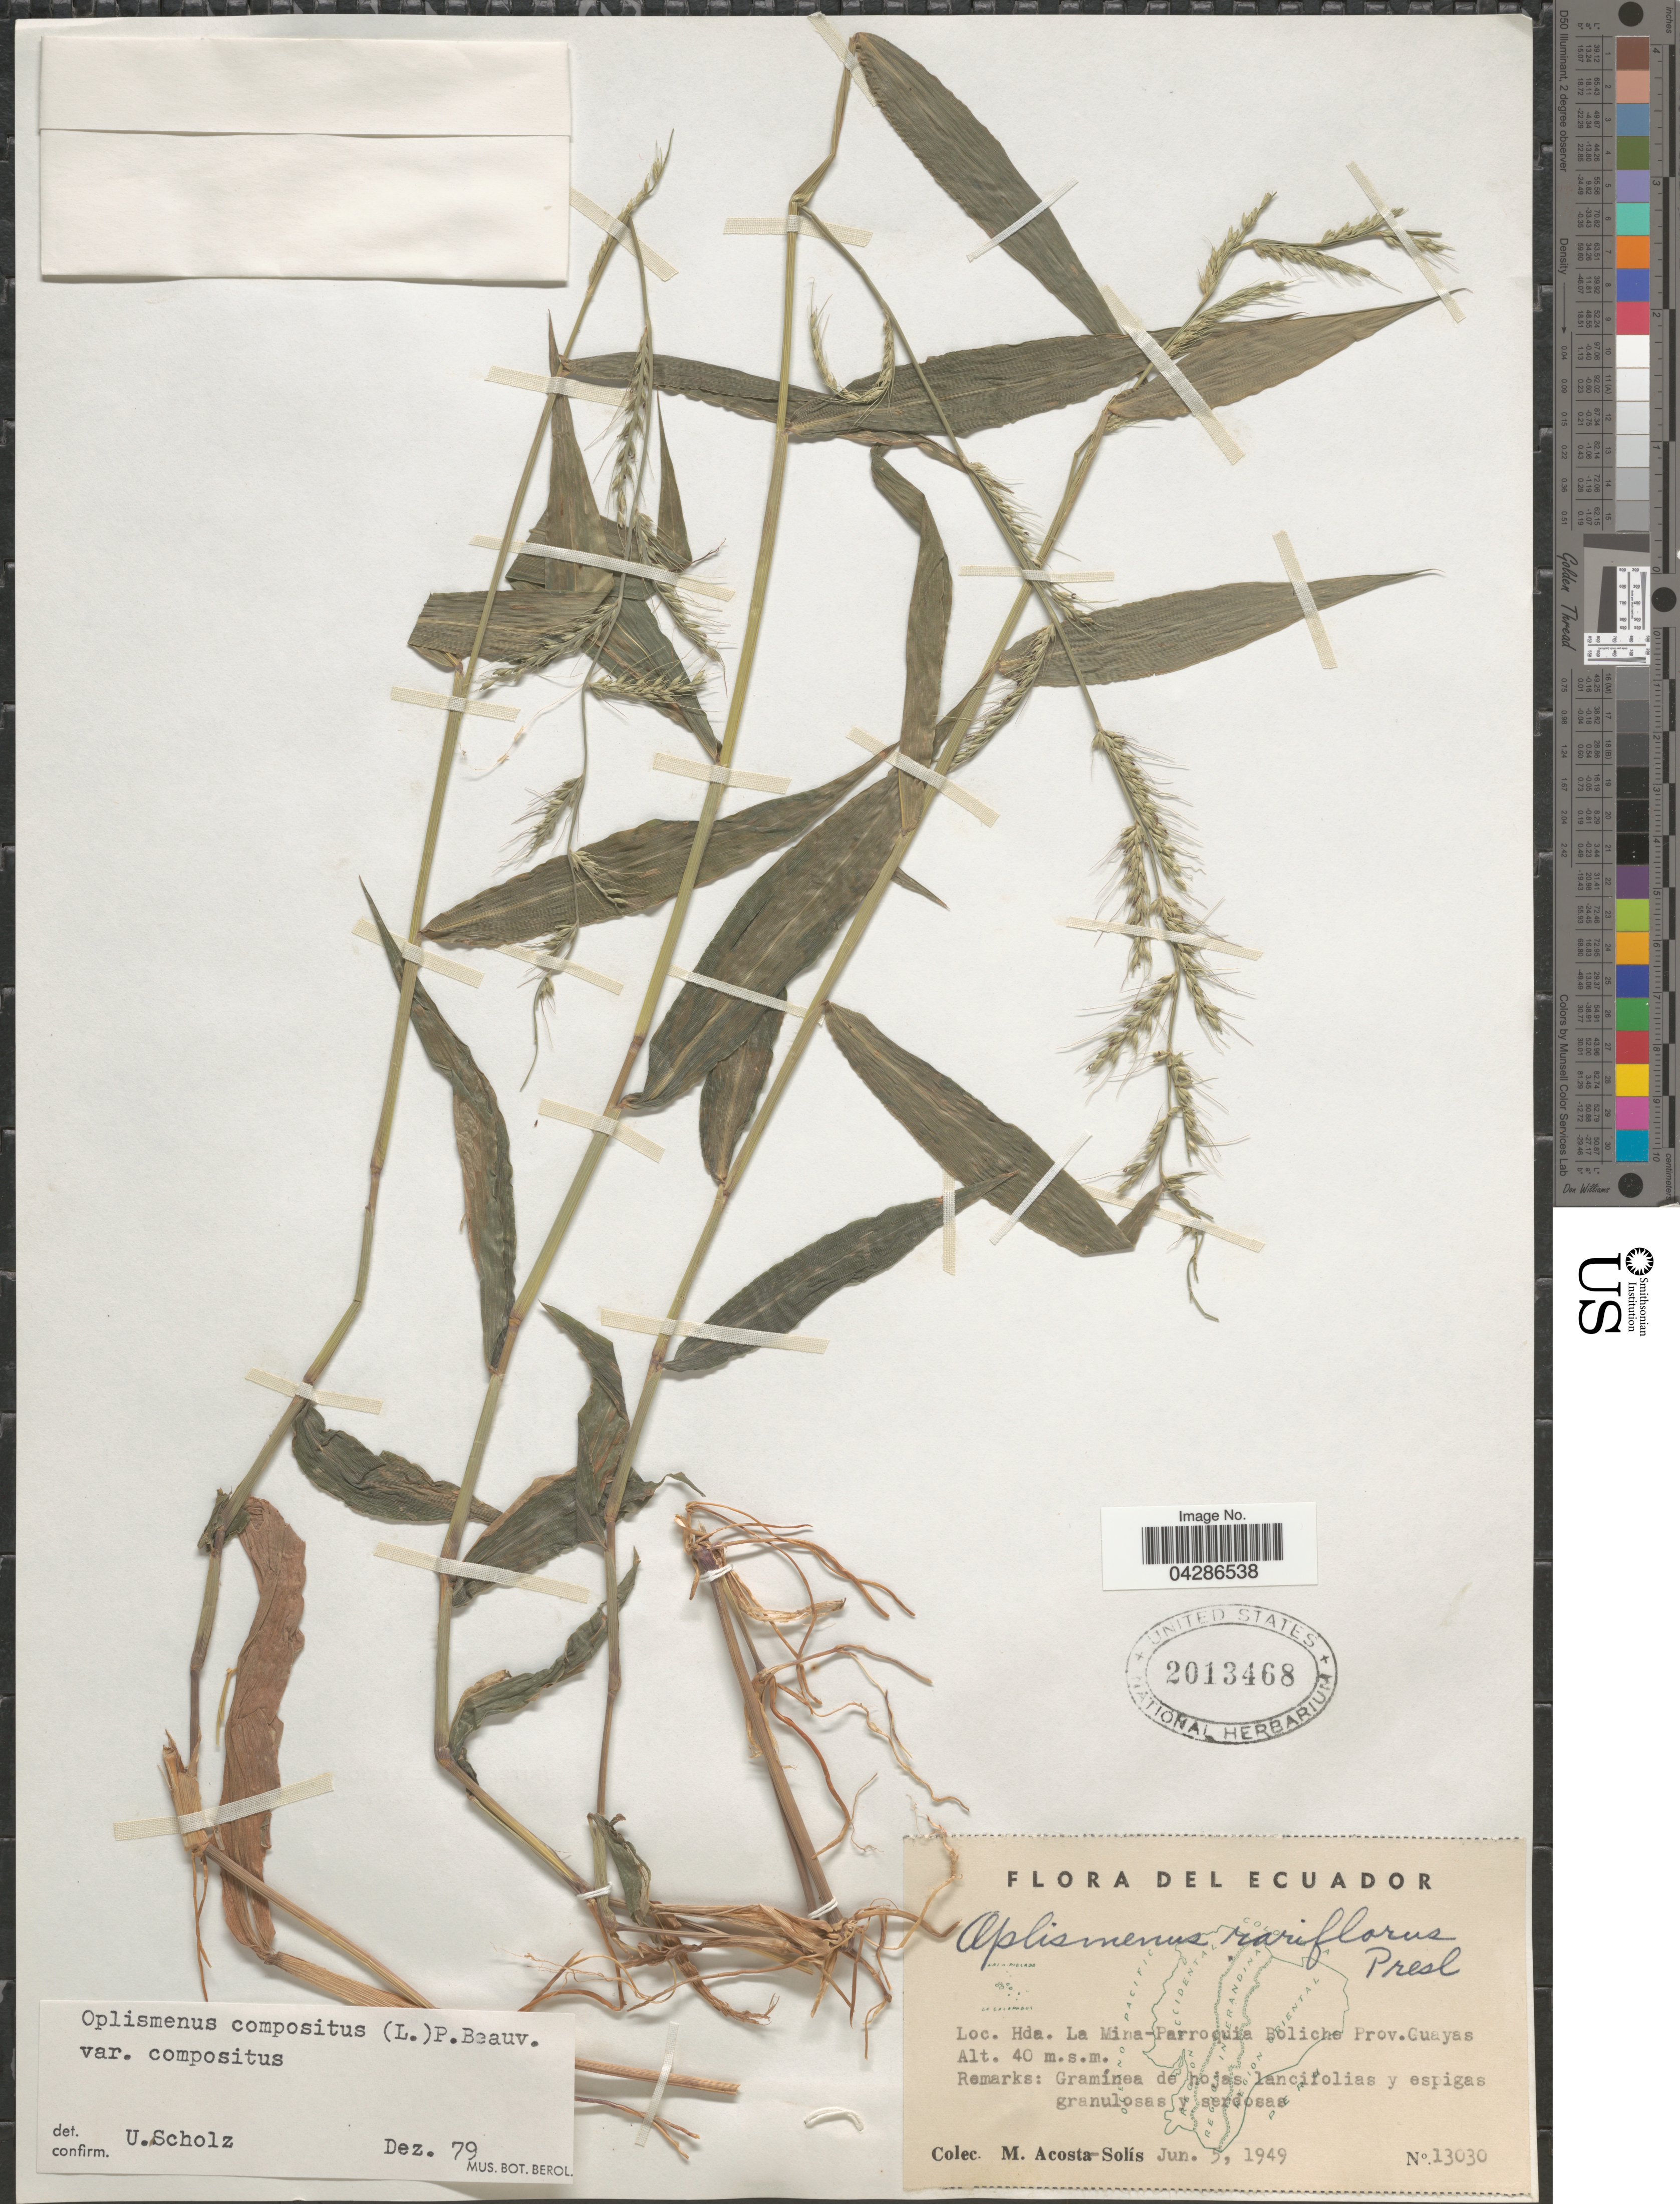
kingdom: Plantae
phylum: Tracheophyta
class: Liliopsida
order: Poales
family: Poaceae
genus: Oplismenus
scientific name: Oplismenus burmannii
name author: (Retz.) P. Beauv.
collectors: M. Acosta Solis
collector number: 13030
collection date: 1949-06-05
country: Ecuador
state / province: Guayas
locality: Hda. La Mina-Parroquia Boliche.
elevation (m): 40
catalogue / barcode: US 2013468